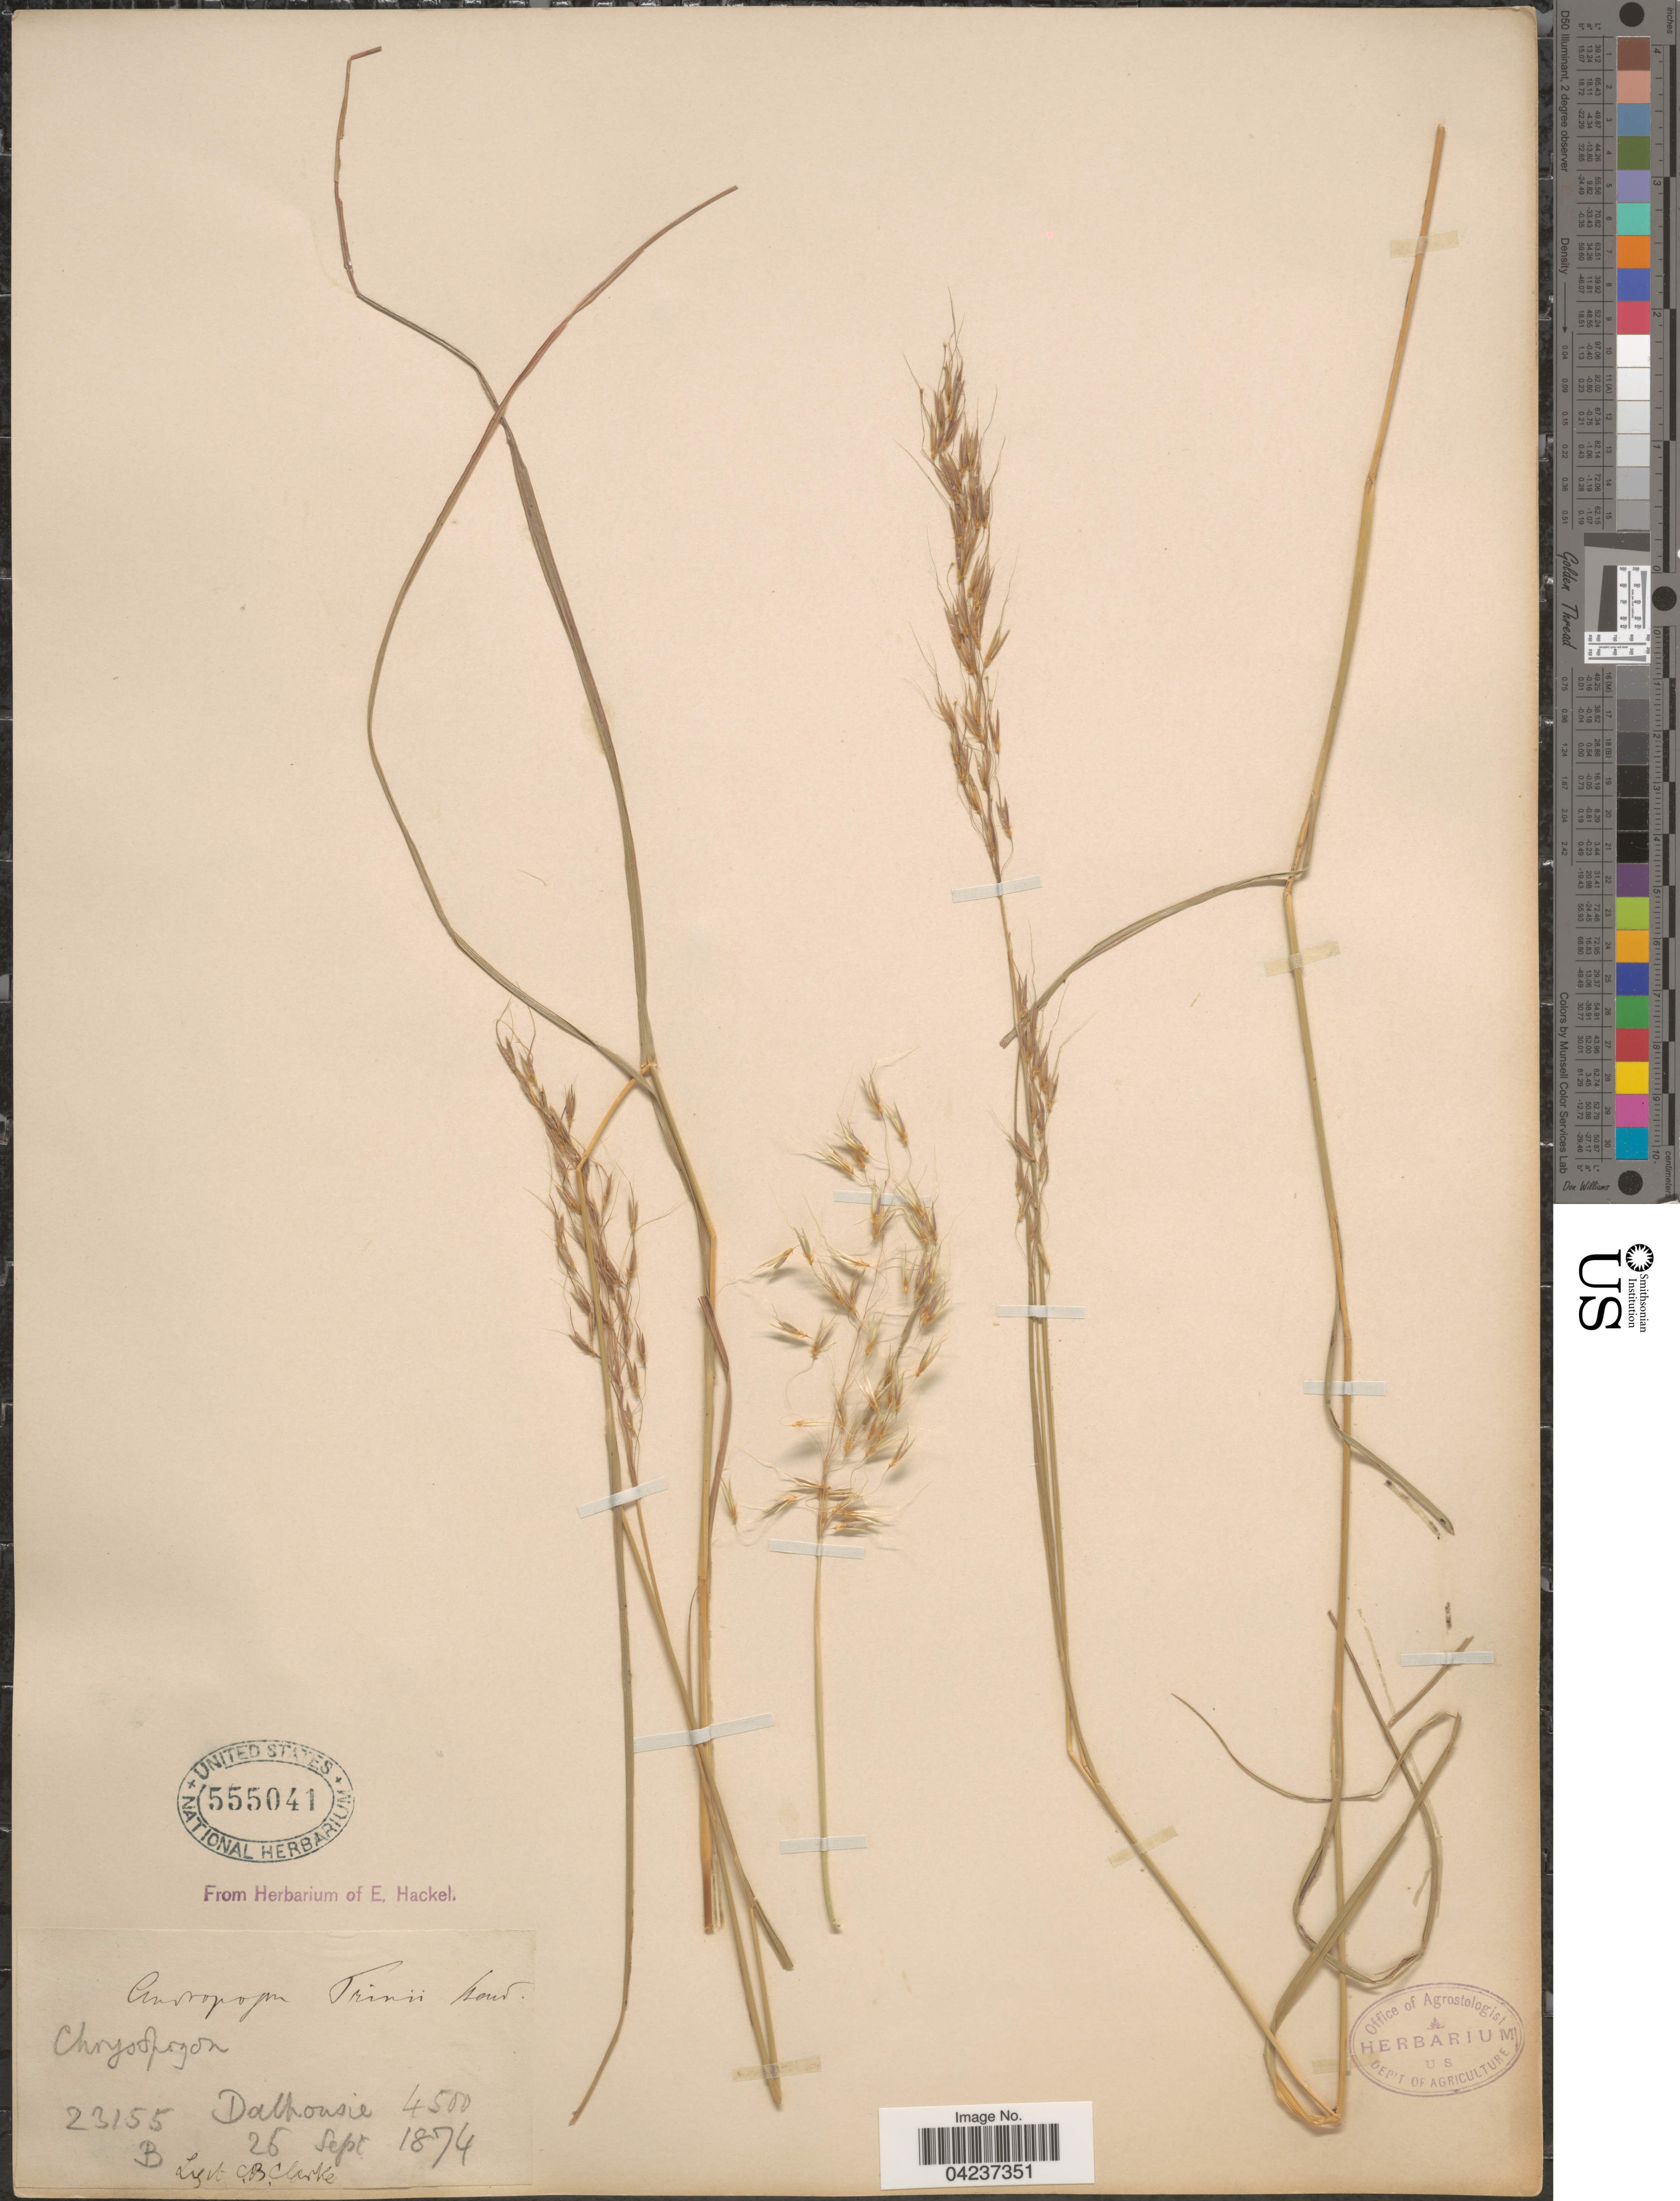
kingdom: Plantae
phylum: Tracheophyta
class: Liliopsida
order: Poales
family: Poaceae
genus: Chrysopogon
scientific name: Chrysopogon nodulibarbis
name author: (Hochst. ex Steud.) Henr.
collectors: C. B. Clarke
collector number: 23155B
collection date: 1874-09-26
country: India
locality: Dalhousie.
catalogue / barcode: US 555041